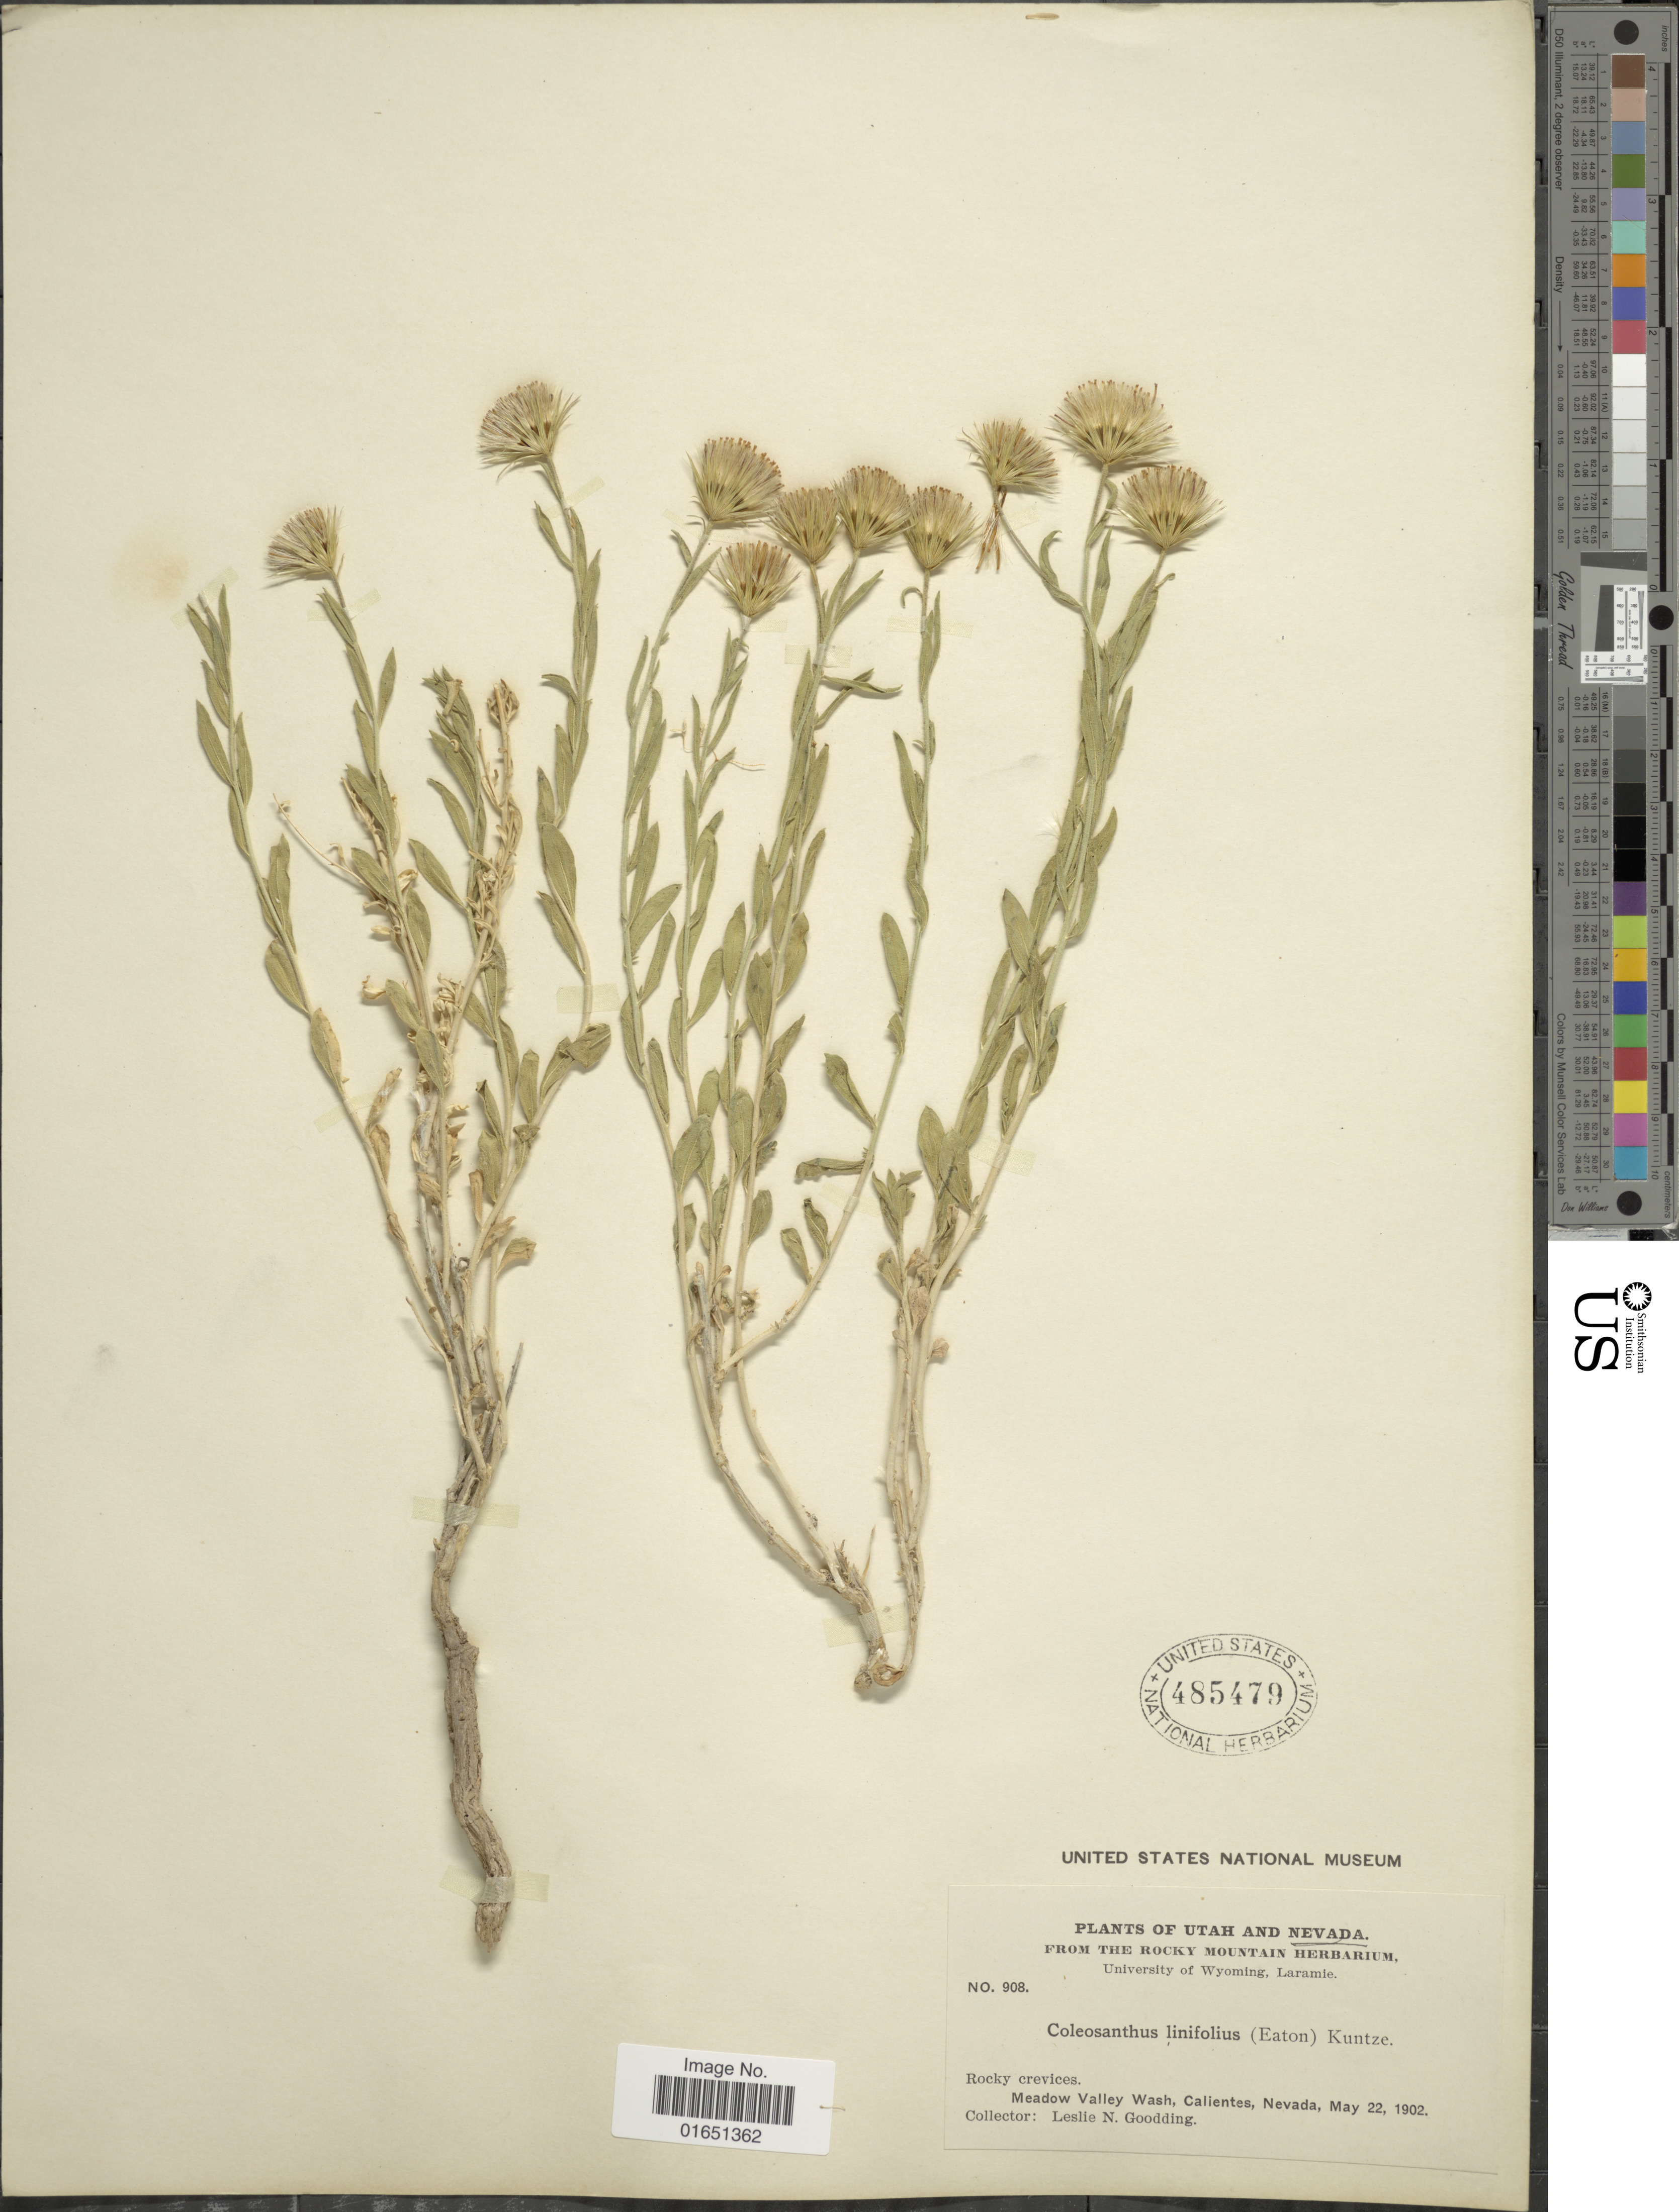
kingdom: Plantae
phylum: Tracheophyta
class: Magnoliopsida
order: Asterales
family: Asteraceae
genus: Brickellia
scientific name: Brickellia oblongifolia var. linifolia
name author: (D.C. Eaton) B.L. Rob.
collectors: L. N. Goodding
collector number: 908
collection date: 1902-05-22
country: United States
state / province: Nevada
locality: Utah and Nevada, Rocky crevices, Meadow Valley Wash, Calientes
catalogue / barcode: US 485479